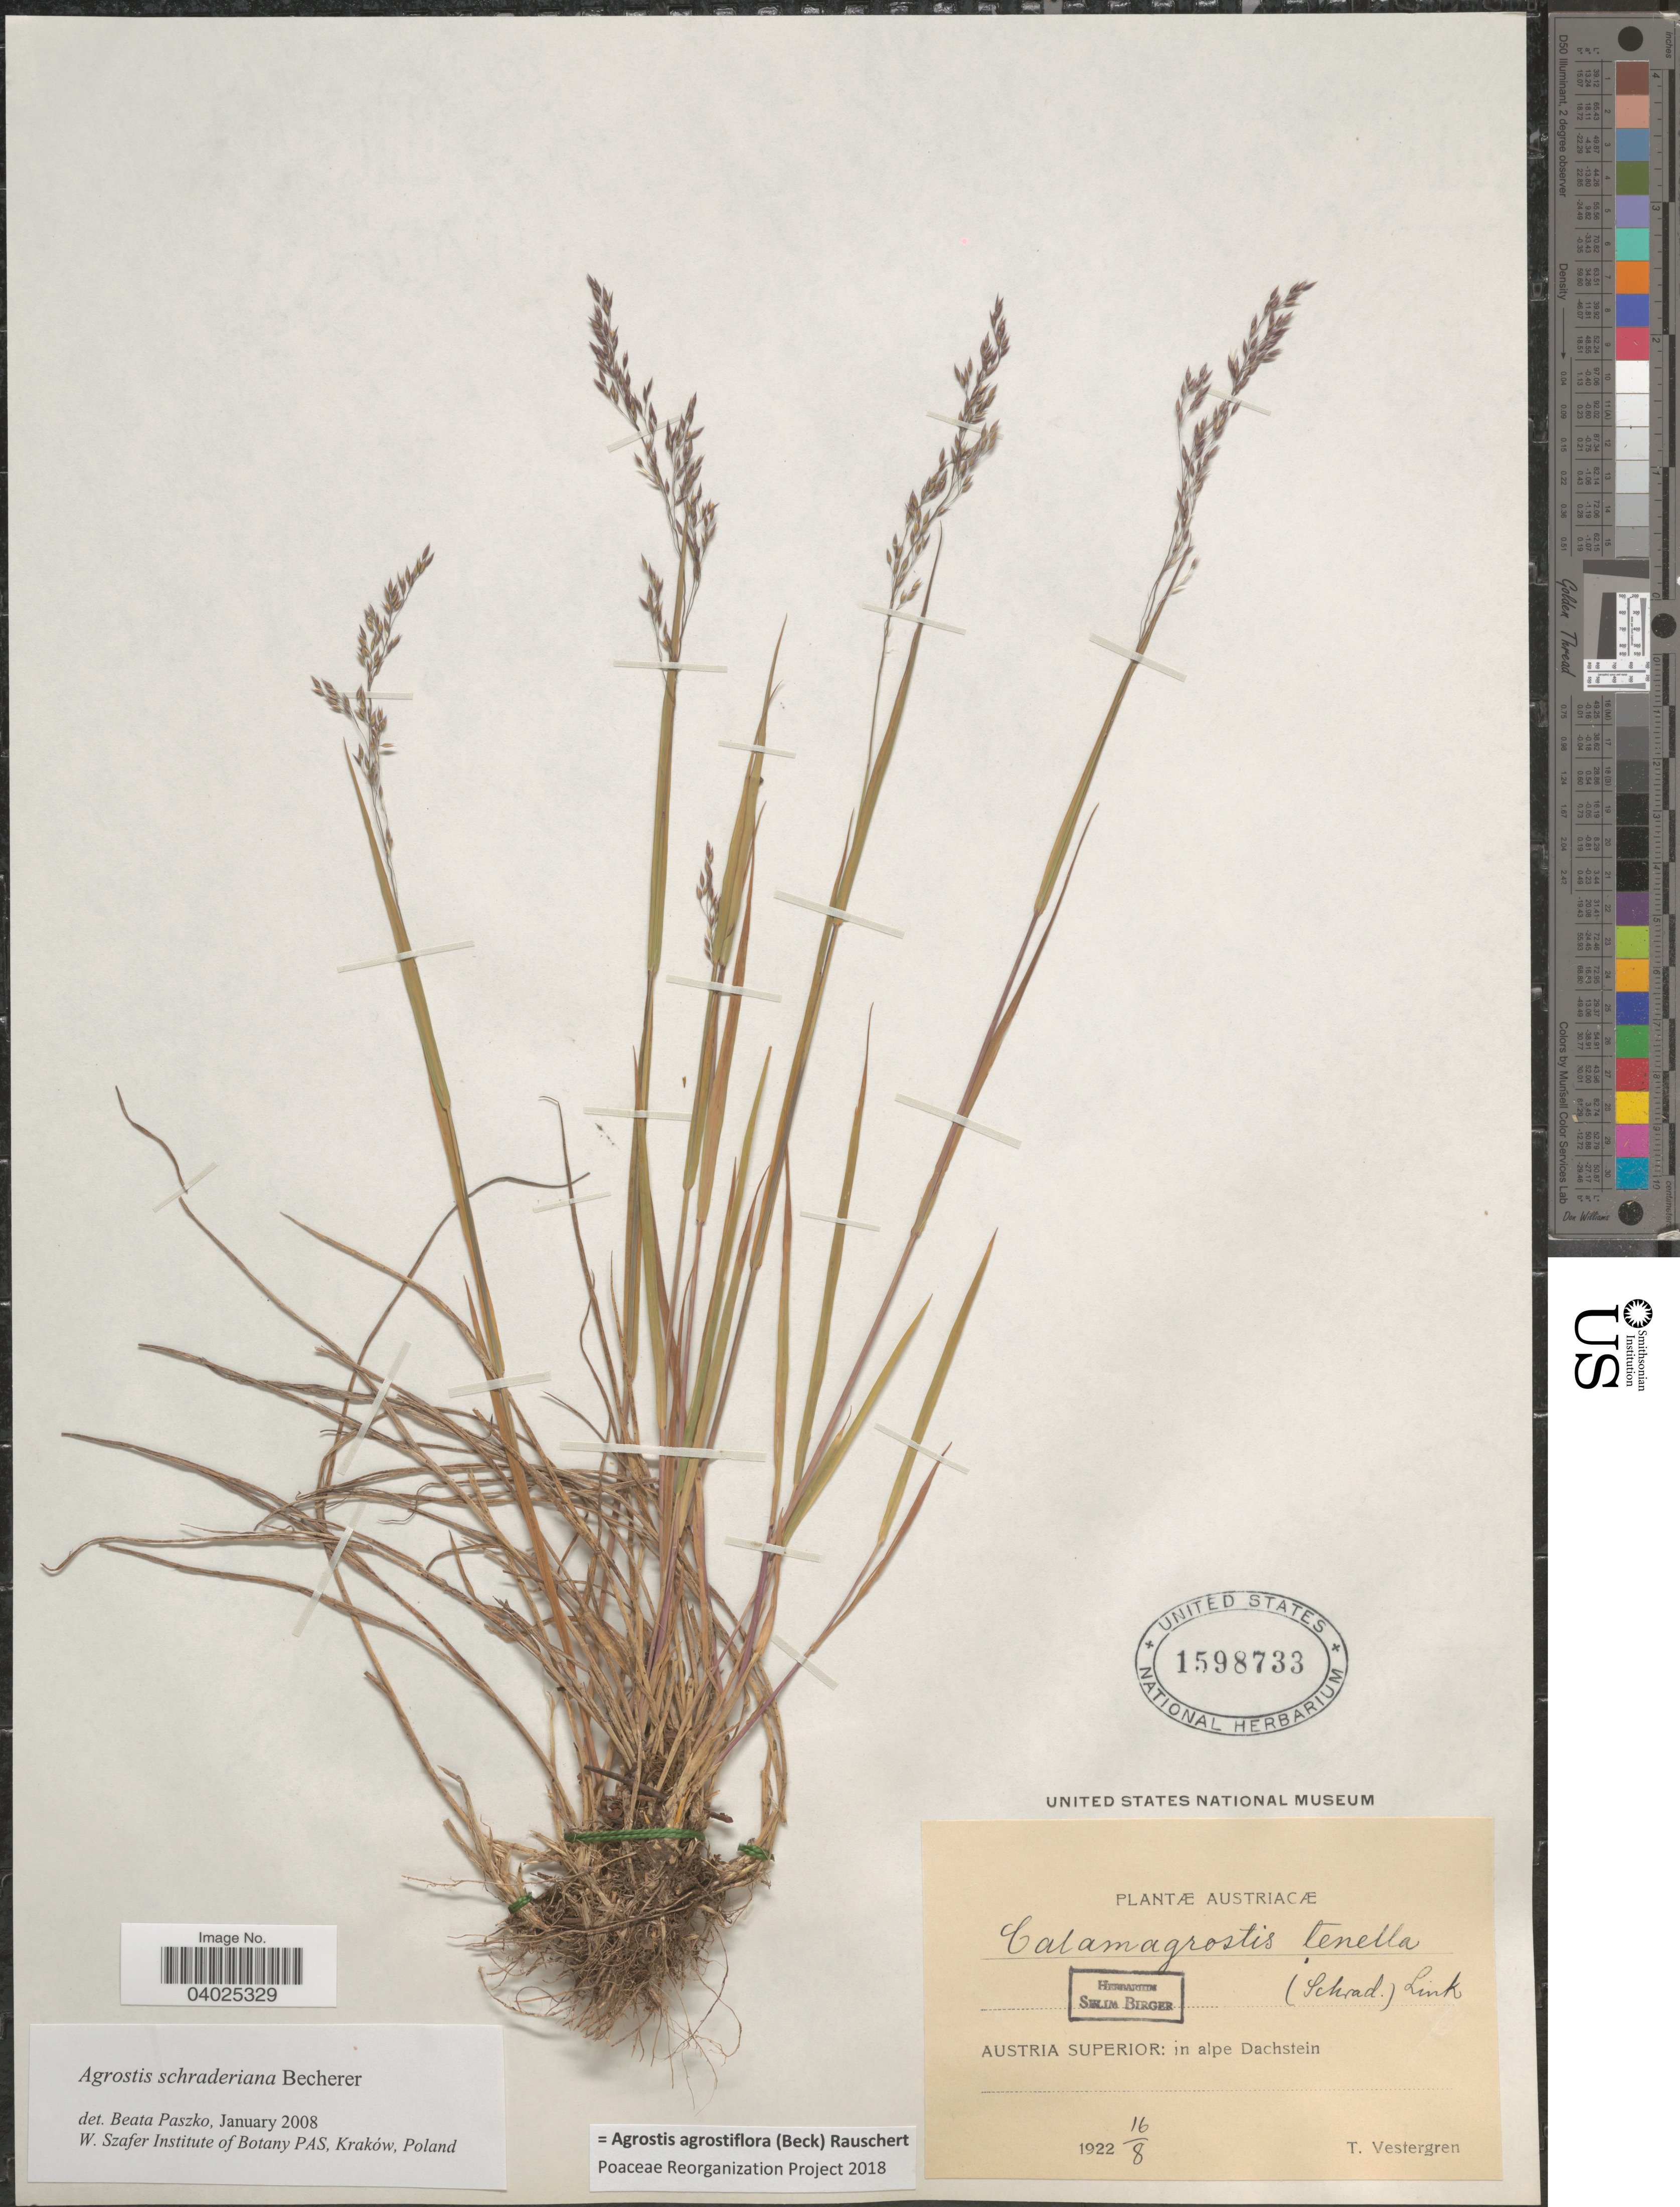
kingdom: Plantae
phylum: Tracheophyta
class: Liliopsida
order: Poales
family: Poaceae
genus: Agrostis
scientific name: Agrostis agrostiflora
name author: (Beck) Rauschert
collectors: T. Vestergren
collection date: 1922-08-16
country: Austria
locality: Austriacæ. Austria Inferior: in alpe Dachstein.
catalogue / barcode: US 1598733